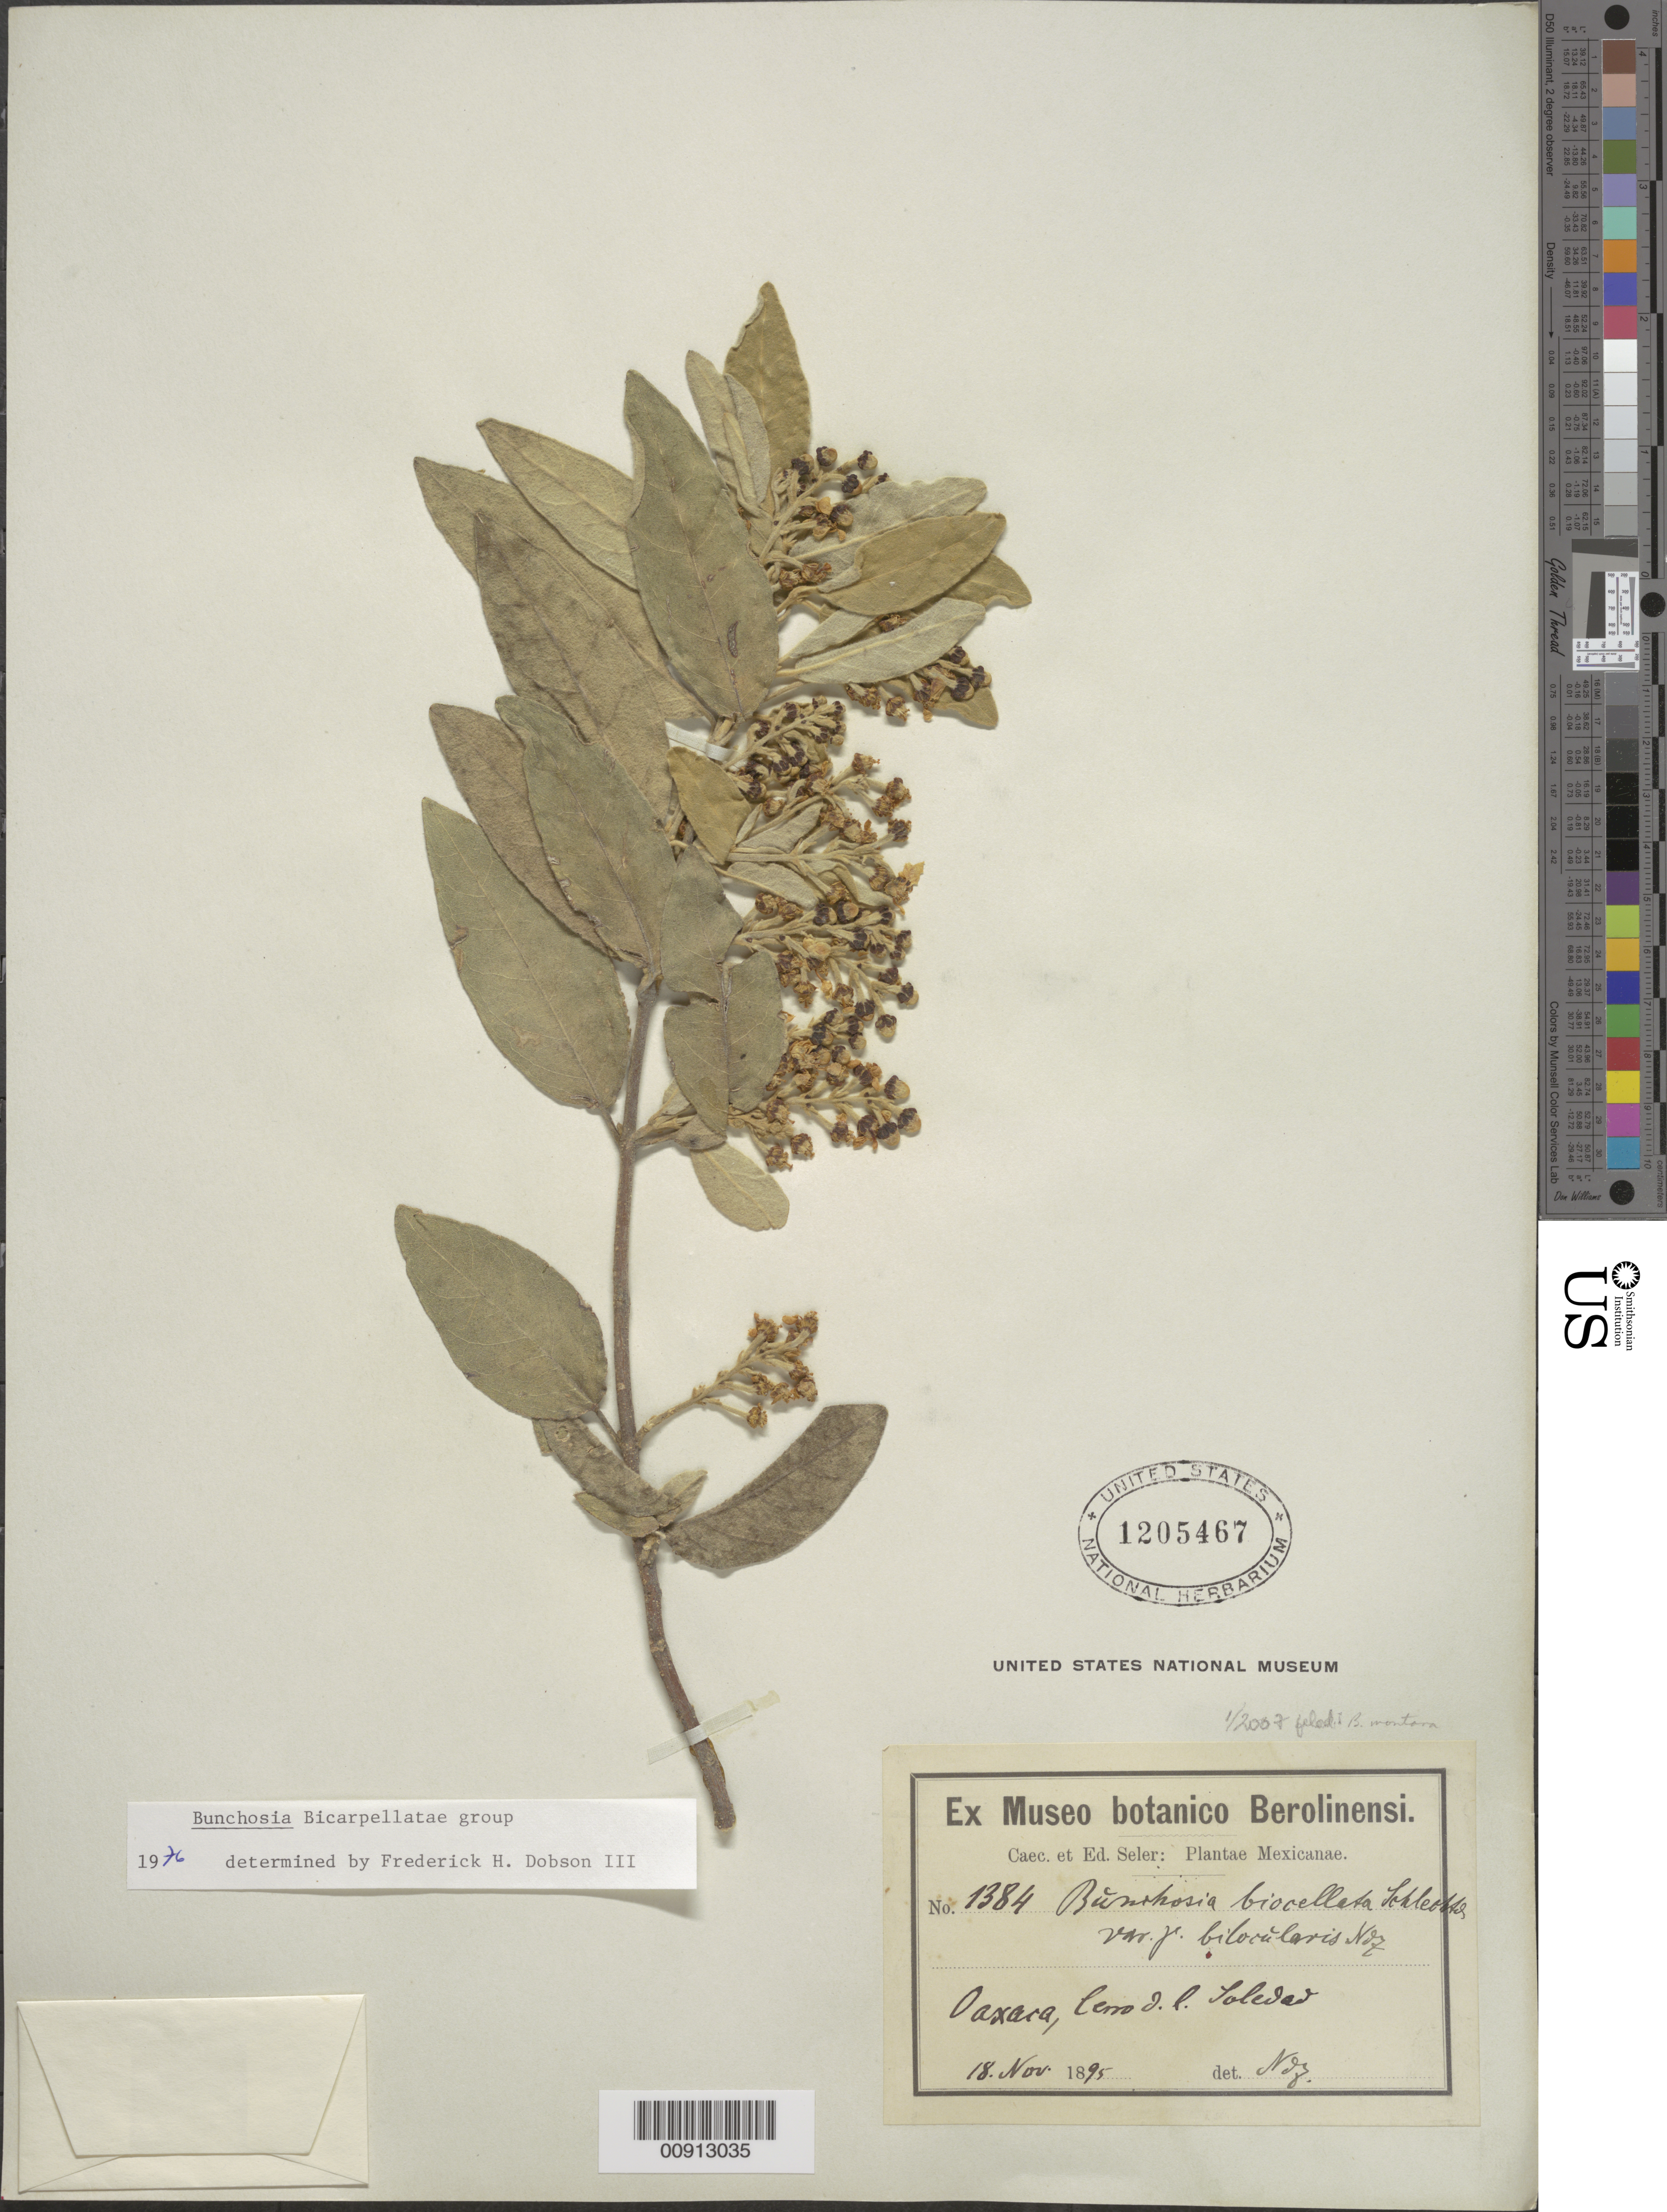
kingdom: Plantae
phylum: Tracheophyta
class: Magnoliopsida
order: Malpighiales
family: Malpighiaceae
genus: Bunchosia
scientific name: Bunchosia montana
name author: A. Juss.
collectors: C. Seler & E. G. Seler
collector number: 1384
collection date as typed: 18 Nov 1895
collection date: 1895-11-18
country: Mexico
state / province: Oaxaca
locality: Oaxaca, Cerro de la Soledad.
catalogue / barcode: US 1205467